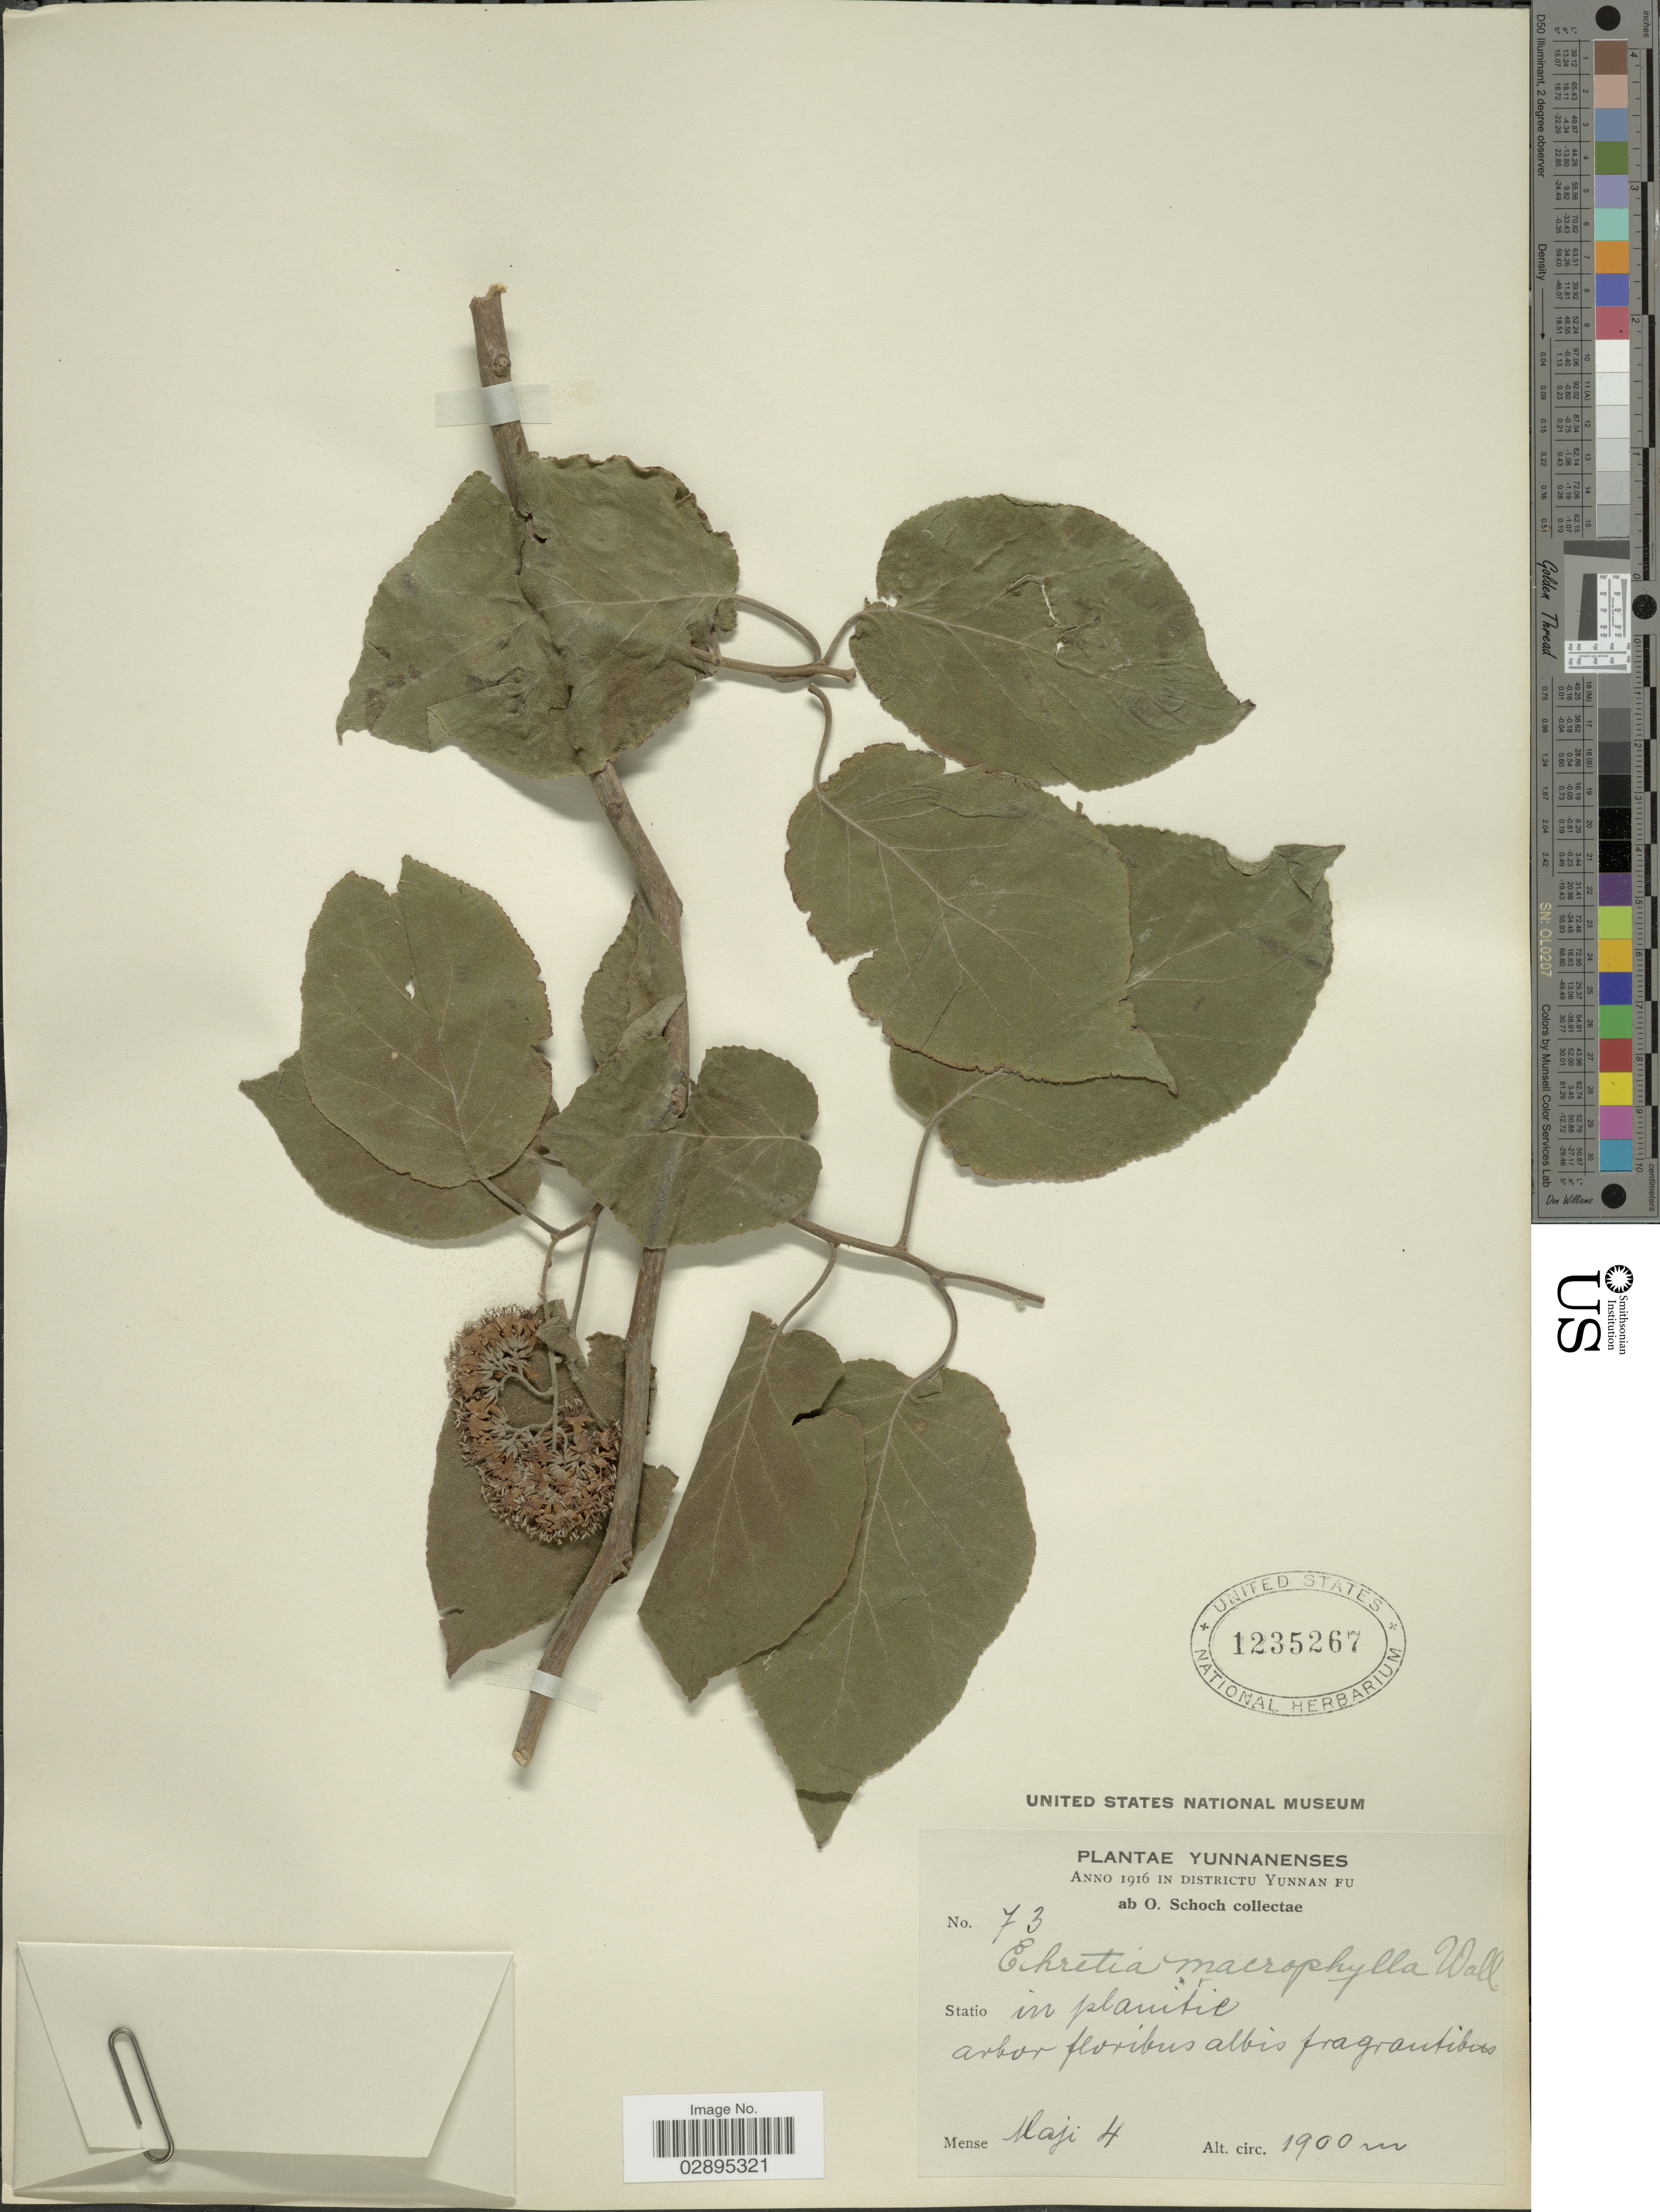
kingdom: Plantae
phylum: Tracheophyta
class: Magnoliopsida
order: Boraginales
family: Ehretiaceae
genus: Ehretia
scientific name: Ehretia dicksonii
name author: Hance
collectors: O. Schoch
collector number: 73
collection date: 1916-05-04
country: China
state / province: Yunnan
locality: In districtu Yunnan Fu.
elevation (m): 1900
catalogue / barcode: US 1235267